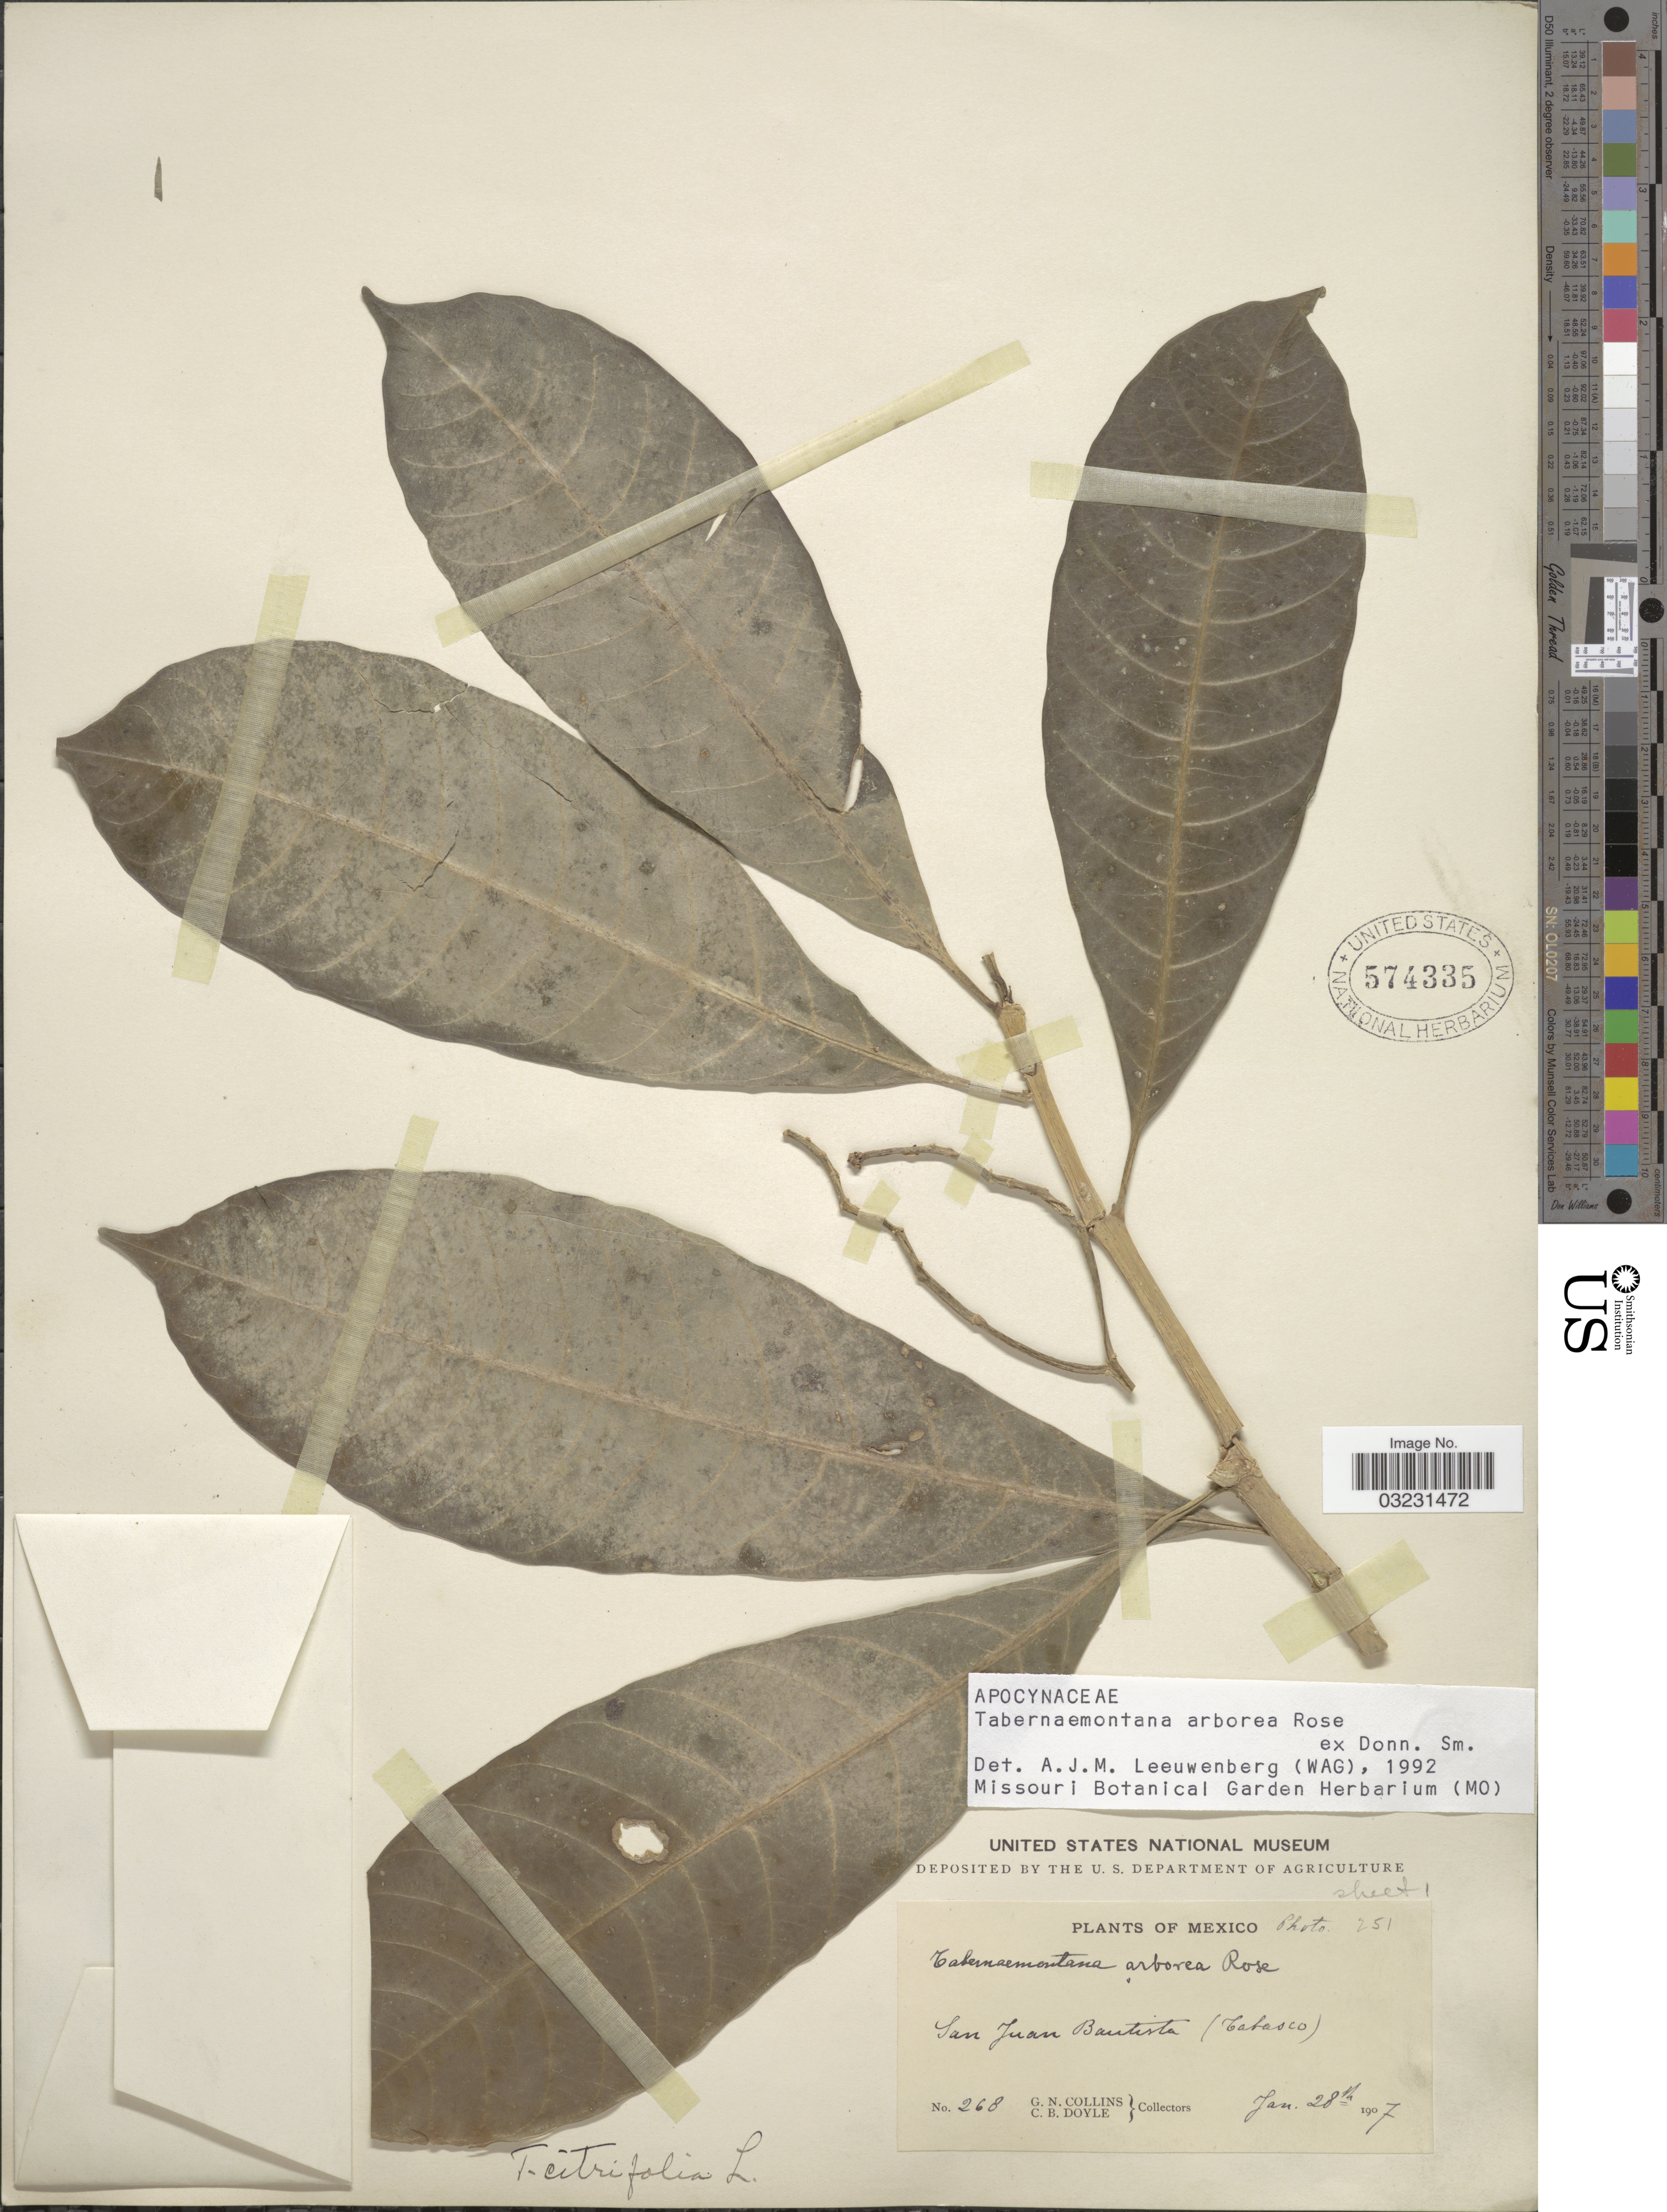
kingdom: Plantae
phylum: Tracheophyta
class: Magnoliopsida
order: Gentianales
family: Apocynaceae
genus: Tabernaemontana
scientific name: Tabernaemontana arborea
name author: Rose in Donn. Sm.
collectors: G. Collins & C. Doyle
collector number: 268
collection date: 1907-01-28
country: Mexico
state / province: Tabasco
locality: San Juan Bautista.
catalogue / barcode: US 574335